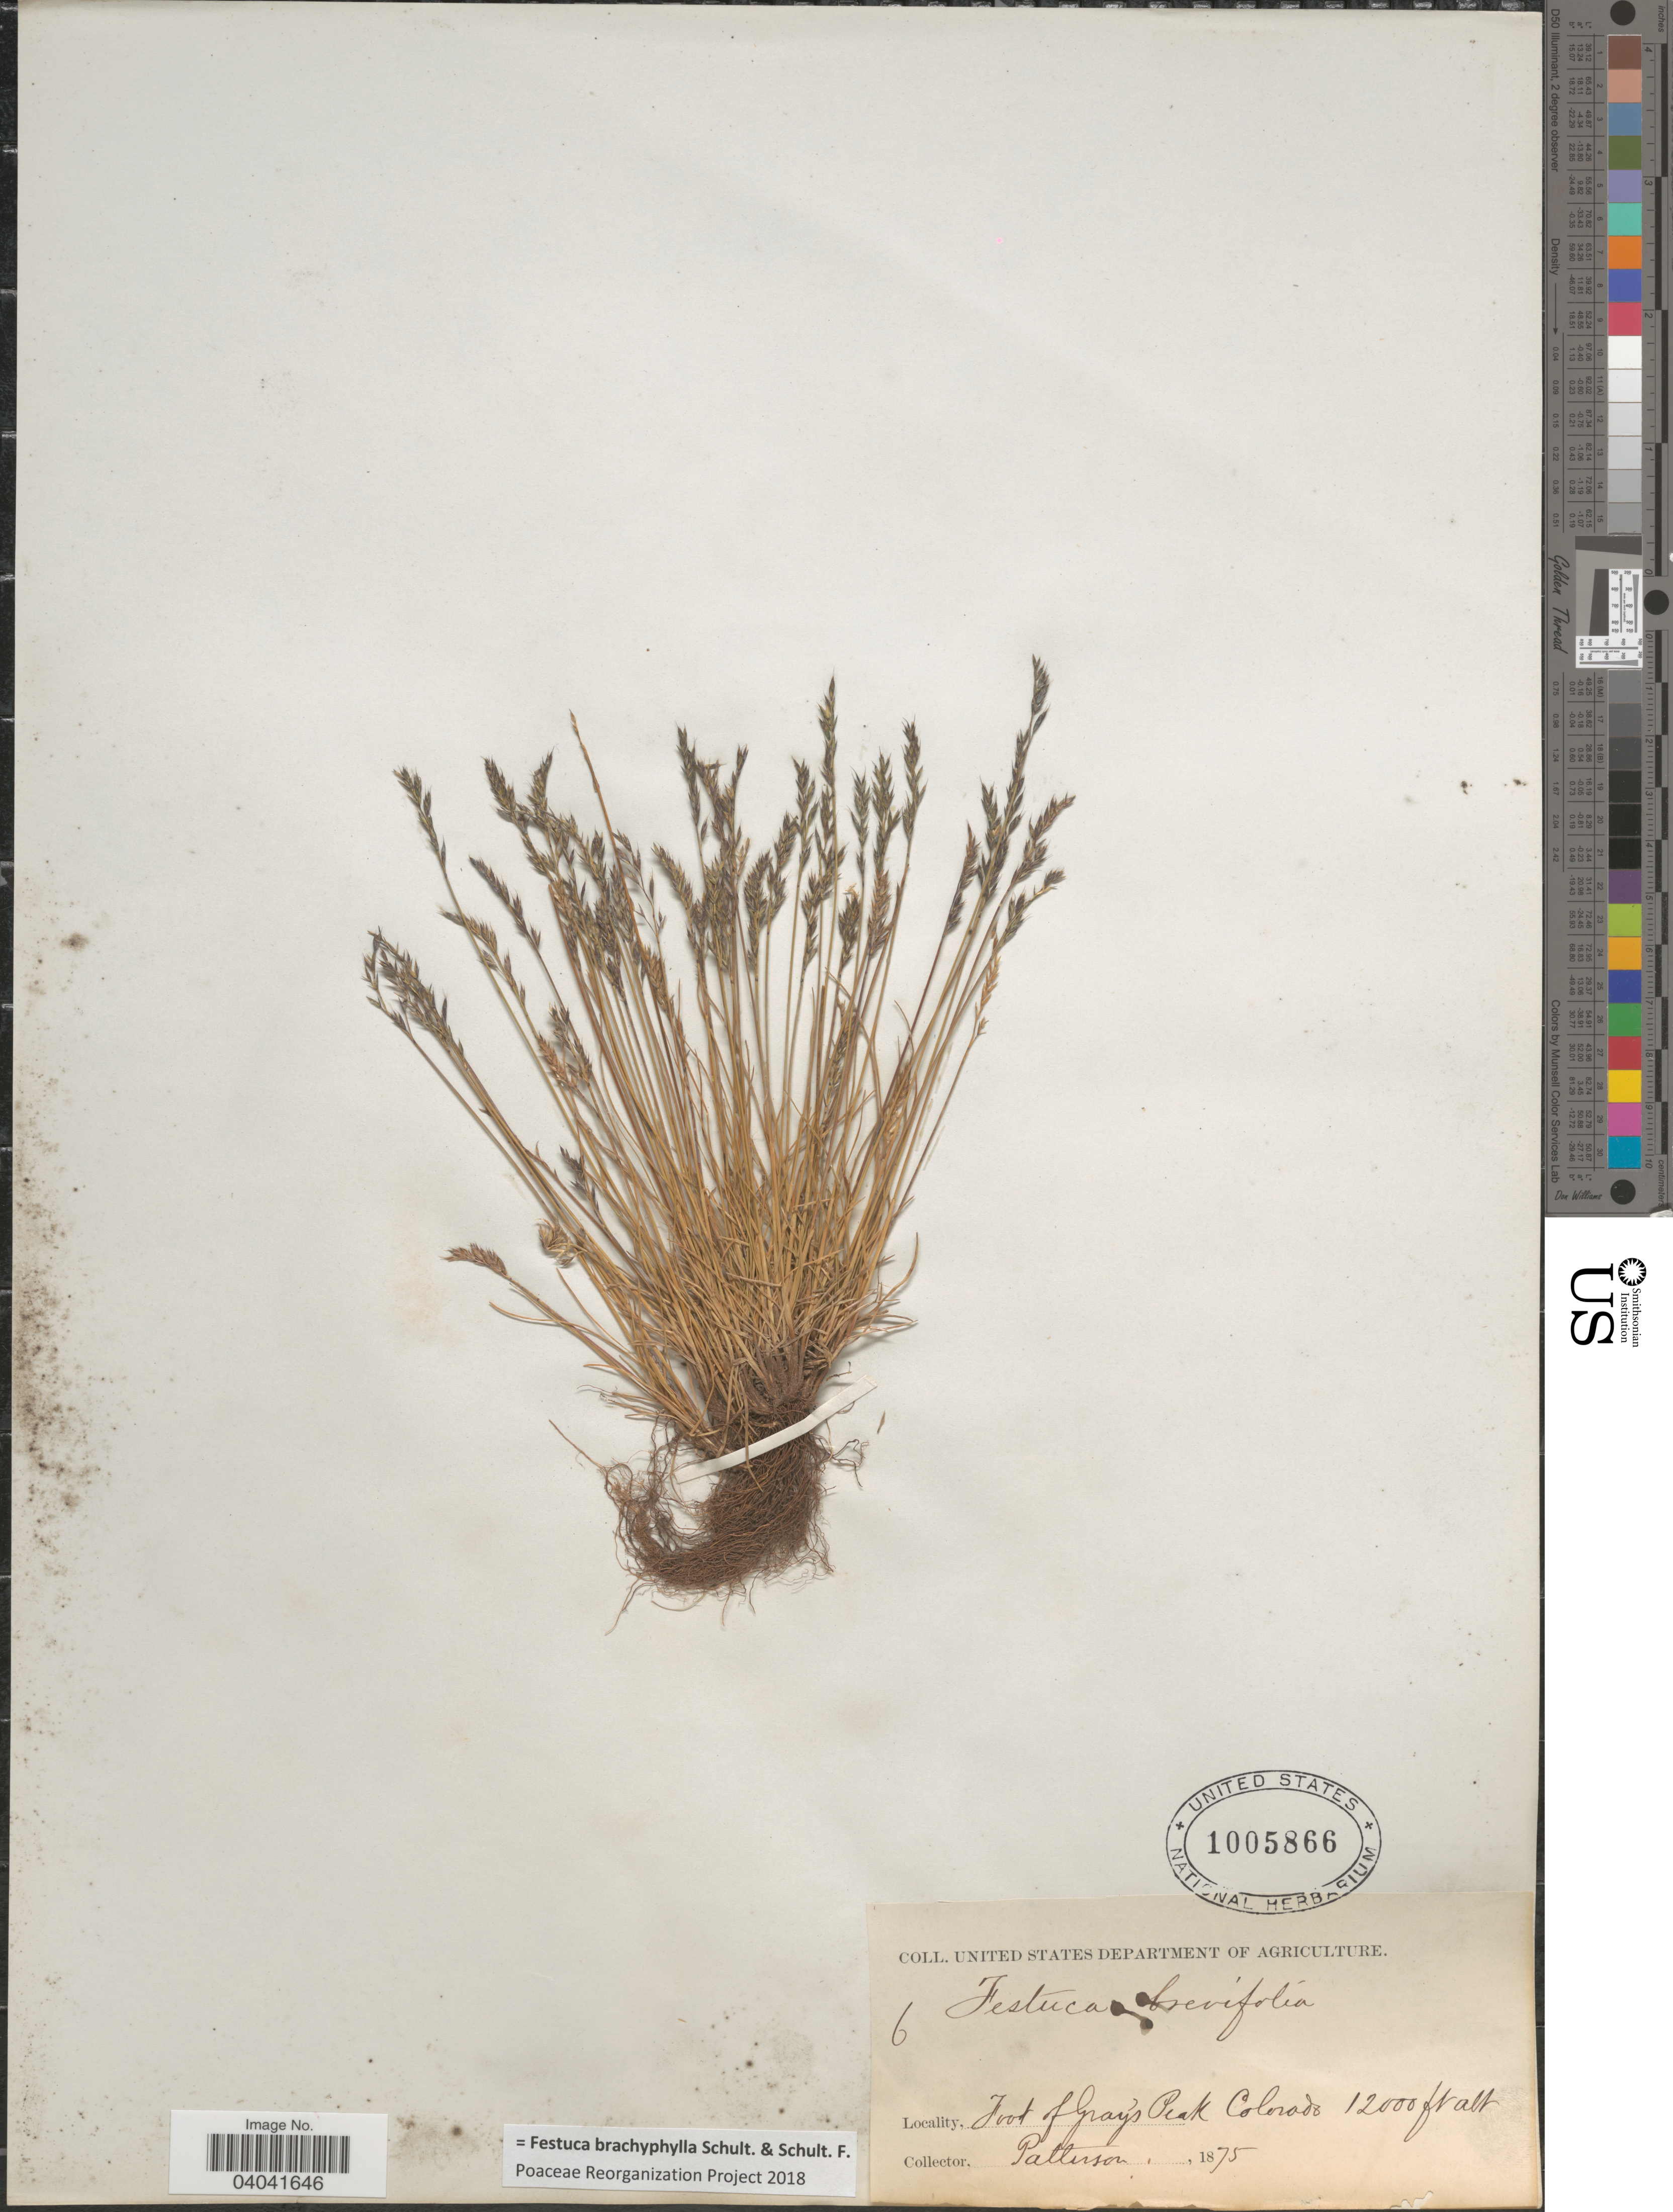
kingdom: Plantae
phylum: Tracheophyta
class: Liliopsida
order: Poales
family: Poaceae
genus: Festuca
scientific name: Festuca brachyphylla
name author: Schult. & Schult. f.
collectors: -. Patterson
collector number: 6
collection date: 1875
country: United States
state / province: Colorado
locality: Foot of Gray's Peak.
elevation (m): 3658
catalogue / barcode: US 1005866